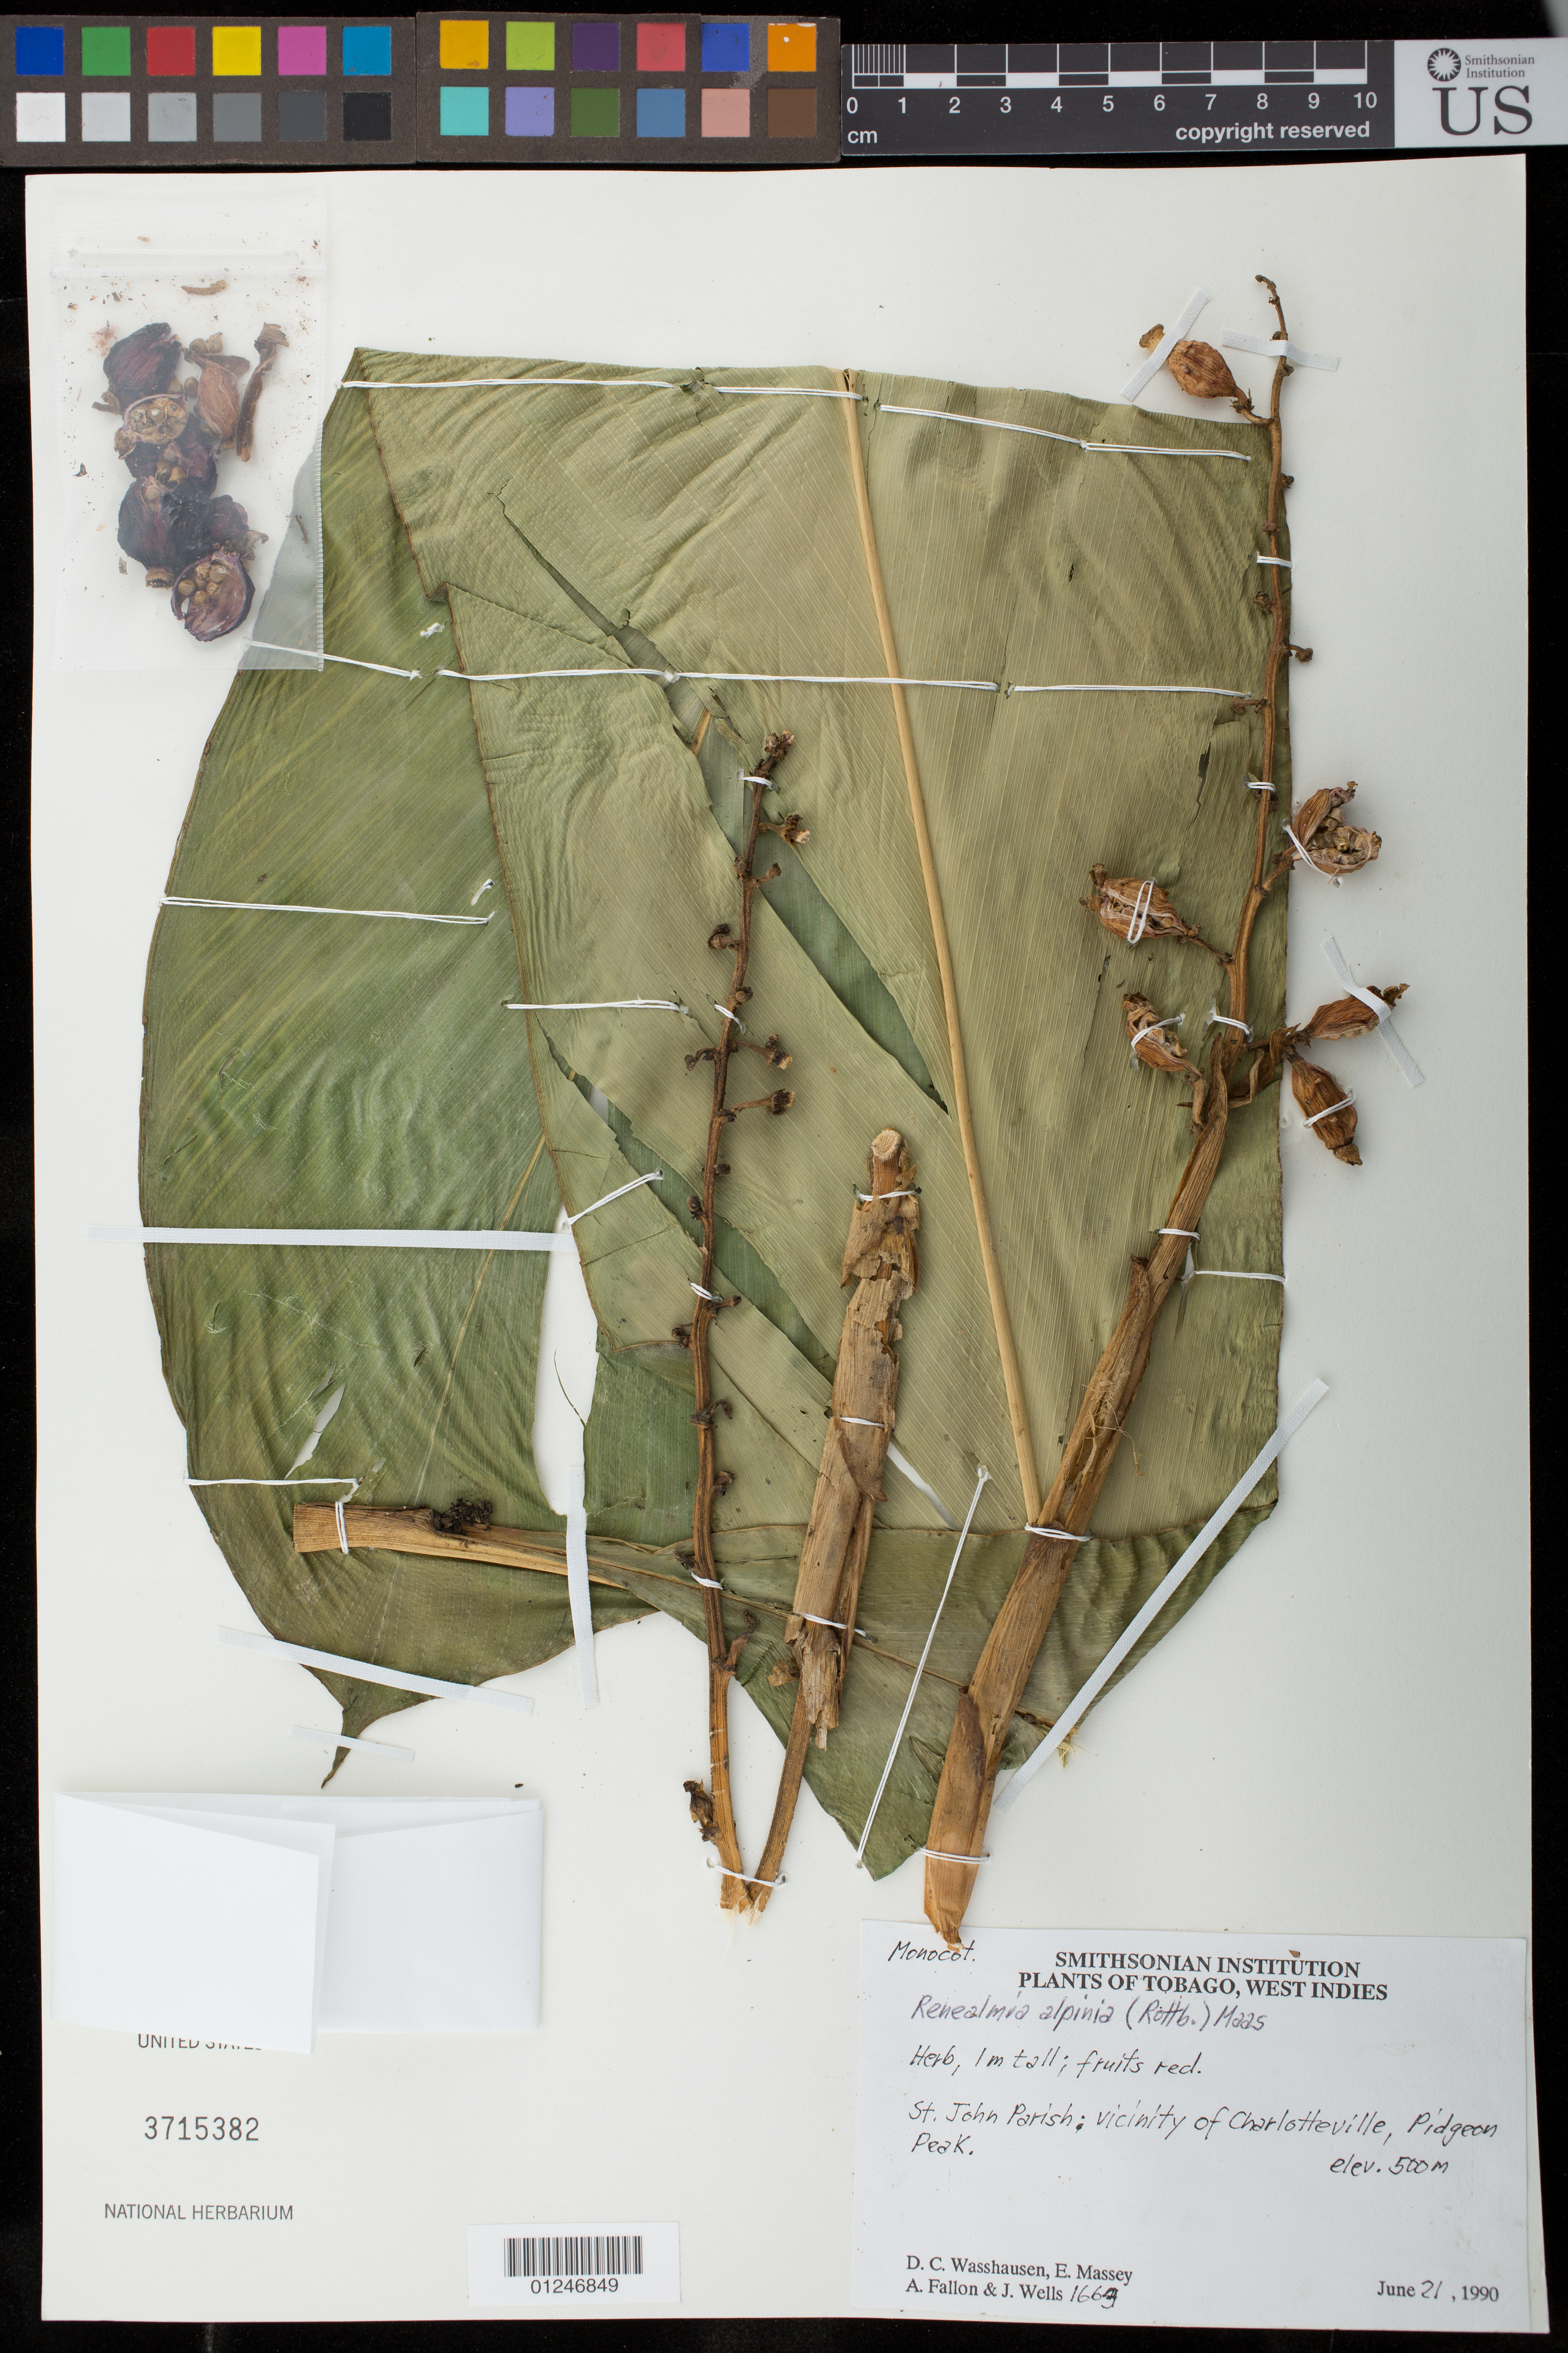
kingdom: Plantae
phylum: Tracheophyta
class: Liliopsida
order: Zingiberales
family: Zingiberaceae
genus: Renealmia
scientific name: Renealmia alpinia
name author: (Rottb.) Maas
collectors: D. C. Wasshausen, E. Massey, A. Fallon & J. Wells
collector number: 1663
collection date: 1990-06-21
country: Trinidad and Tobago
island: Tobago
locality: St. John Parrish; vicinity of Charlotteville, Pidgeon Peak.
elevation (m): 500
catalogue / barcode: US 3715382